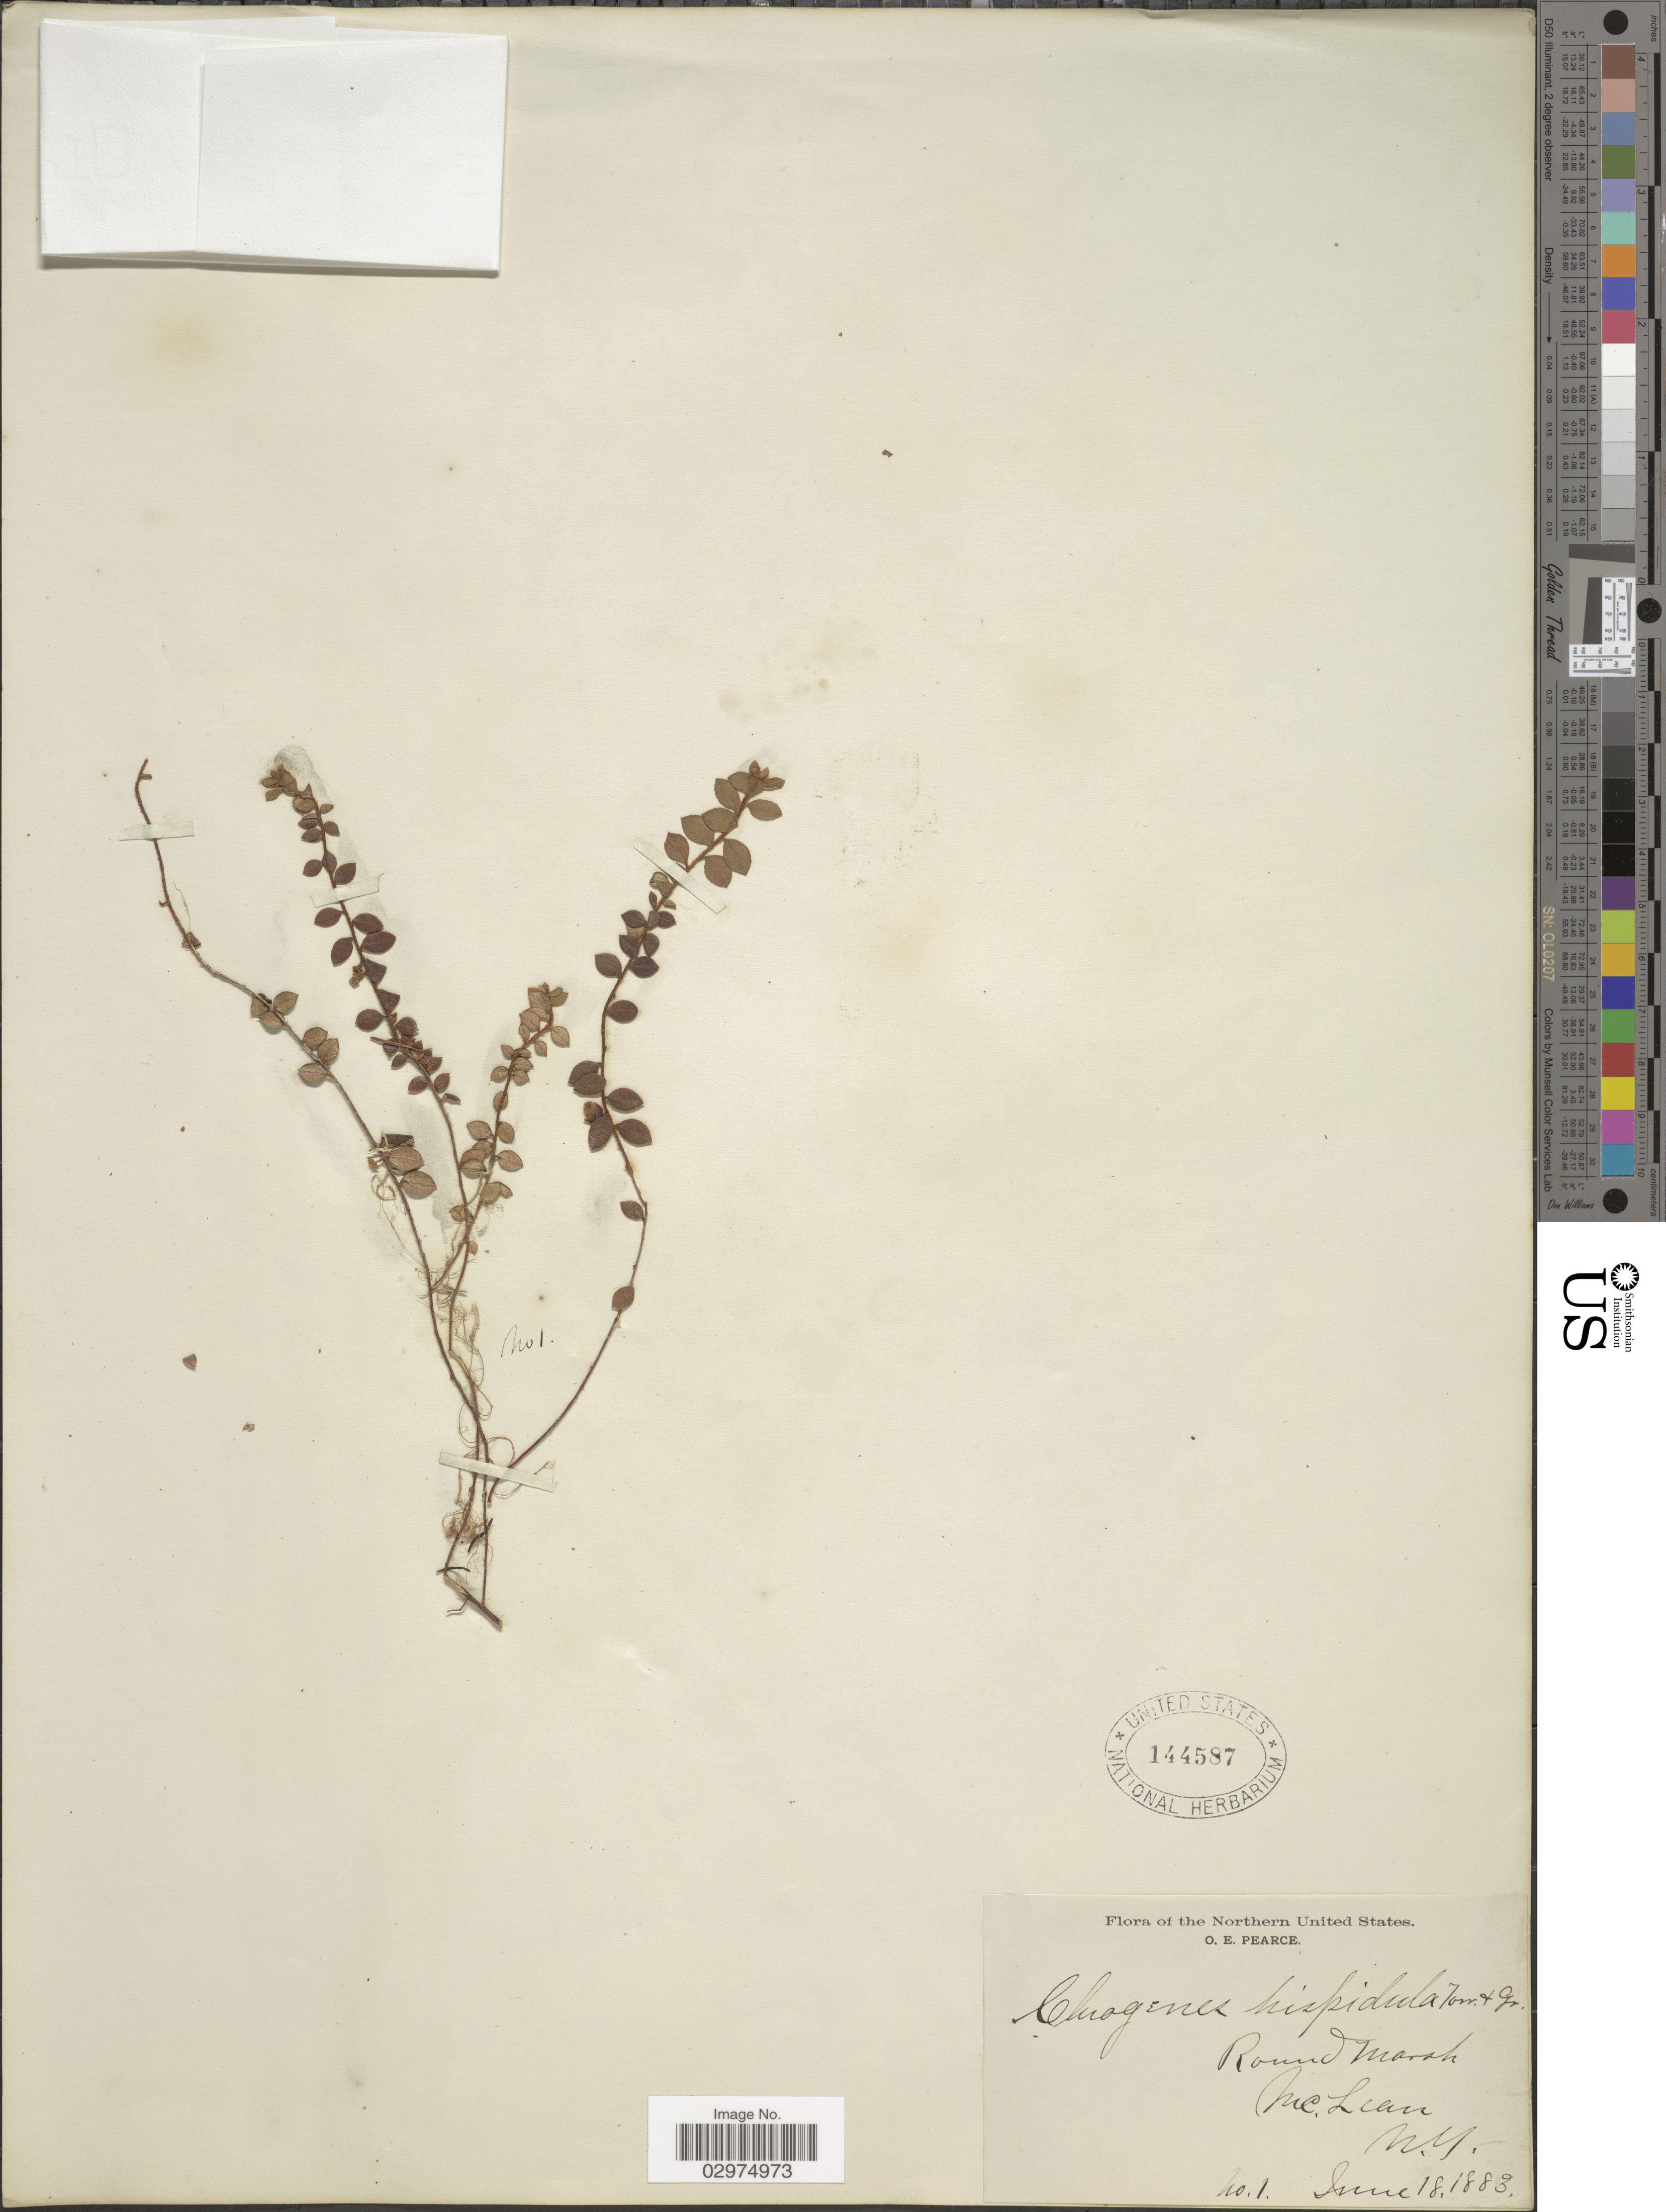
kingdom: Plantae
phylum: Tracheophyta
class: Magnoliopsida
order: Ericales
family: Ericaceae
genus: Gaultheria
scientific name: Gaultheria hispidula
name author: (L.) Muhl. ex Bigelow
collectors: O. E. Pearce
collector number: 1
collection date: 1883-06-18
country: United States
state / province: New York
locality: Round marsh, McLean.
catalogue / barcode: US 144587